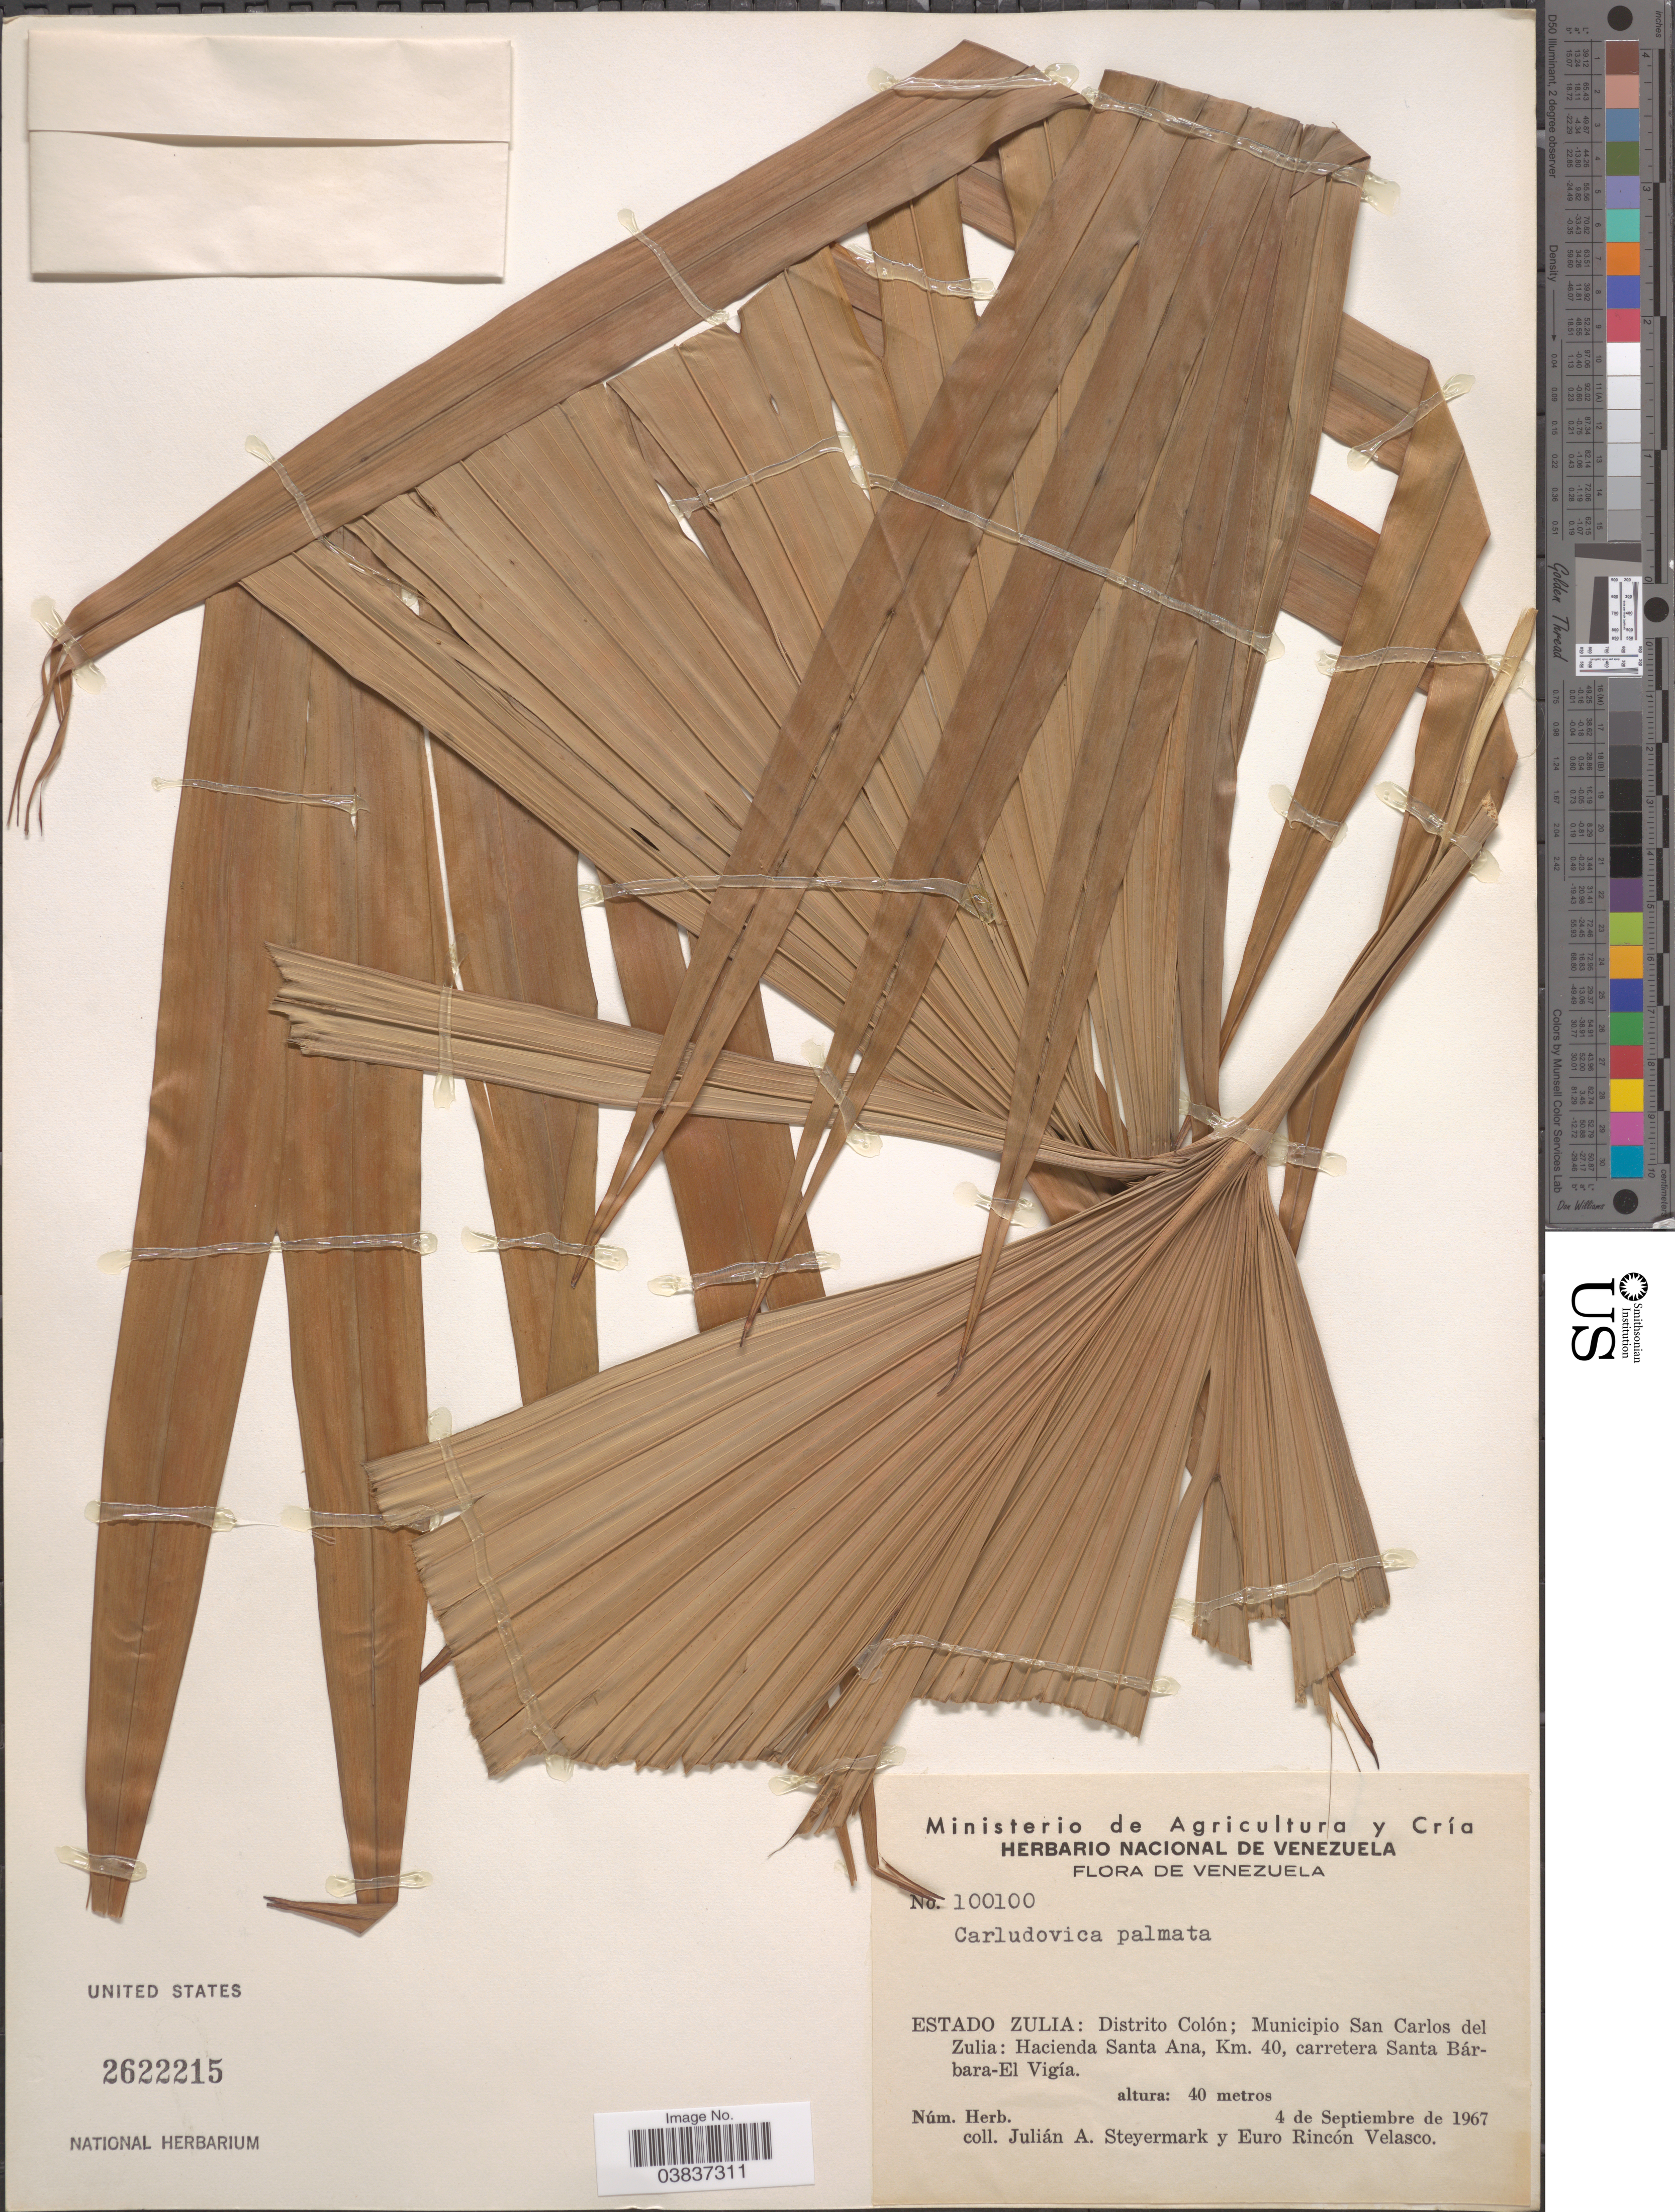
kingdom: Plantae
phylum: Tracheophyta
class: Liliopsida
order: Pandanales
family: Cyclanthaceae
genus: Carludovica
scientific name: Carludovica palmata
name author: Ruiz & Pav.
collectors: J. Steyermark & E. Velasco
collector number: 100100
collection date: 1967-09-04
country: Venezuela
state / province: Zulia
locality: Distrito Colón; Municipio San Carlos del Zulia: Hacienda Santa Ana, Km. 40, carretera Santa Bárbara-El Vigía.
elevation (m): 40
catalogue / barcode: US 2622215